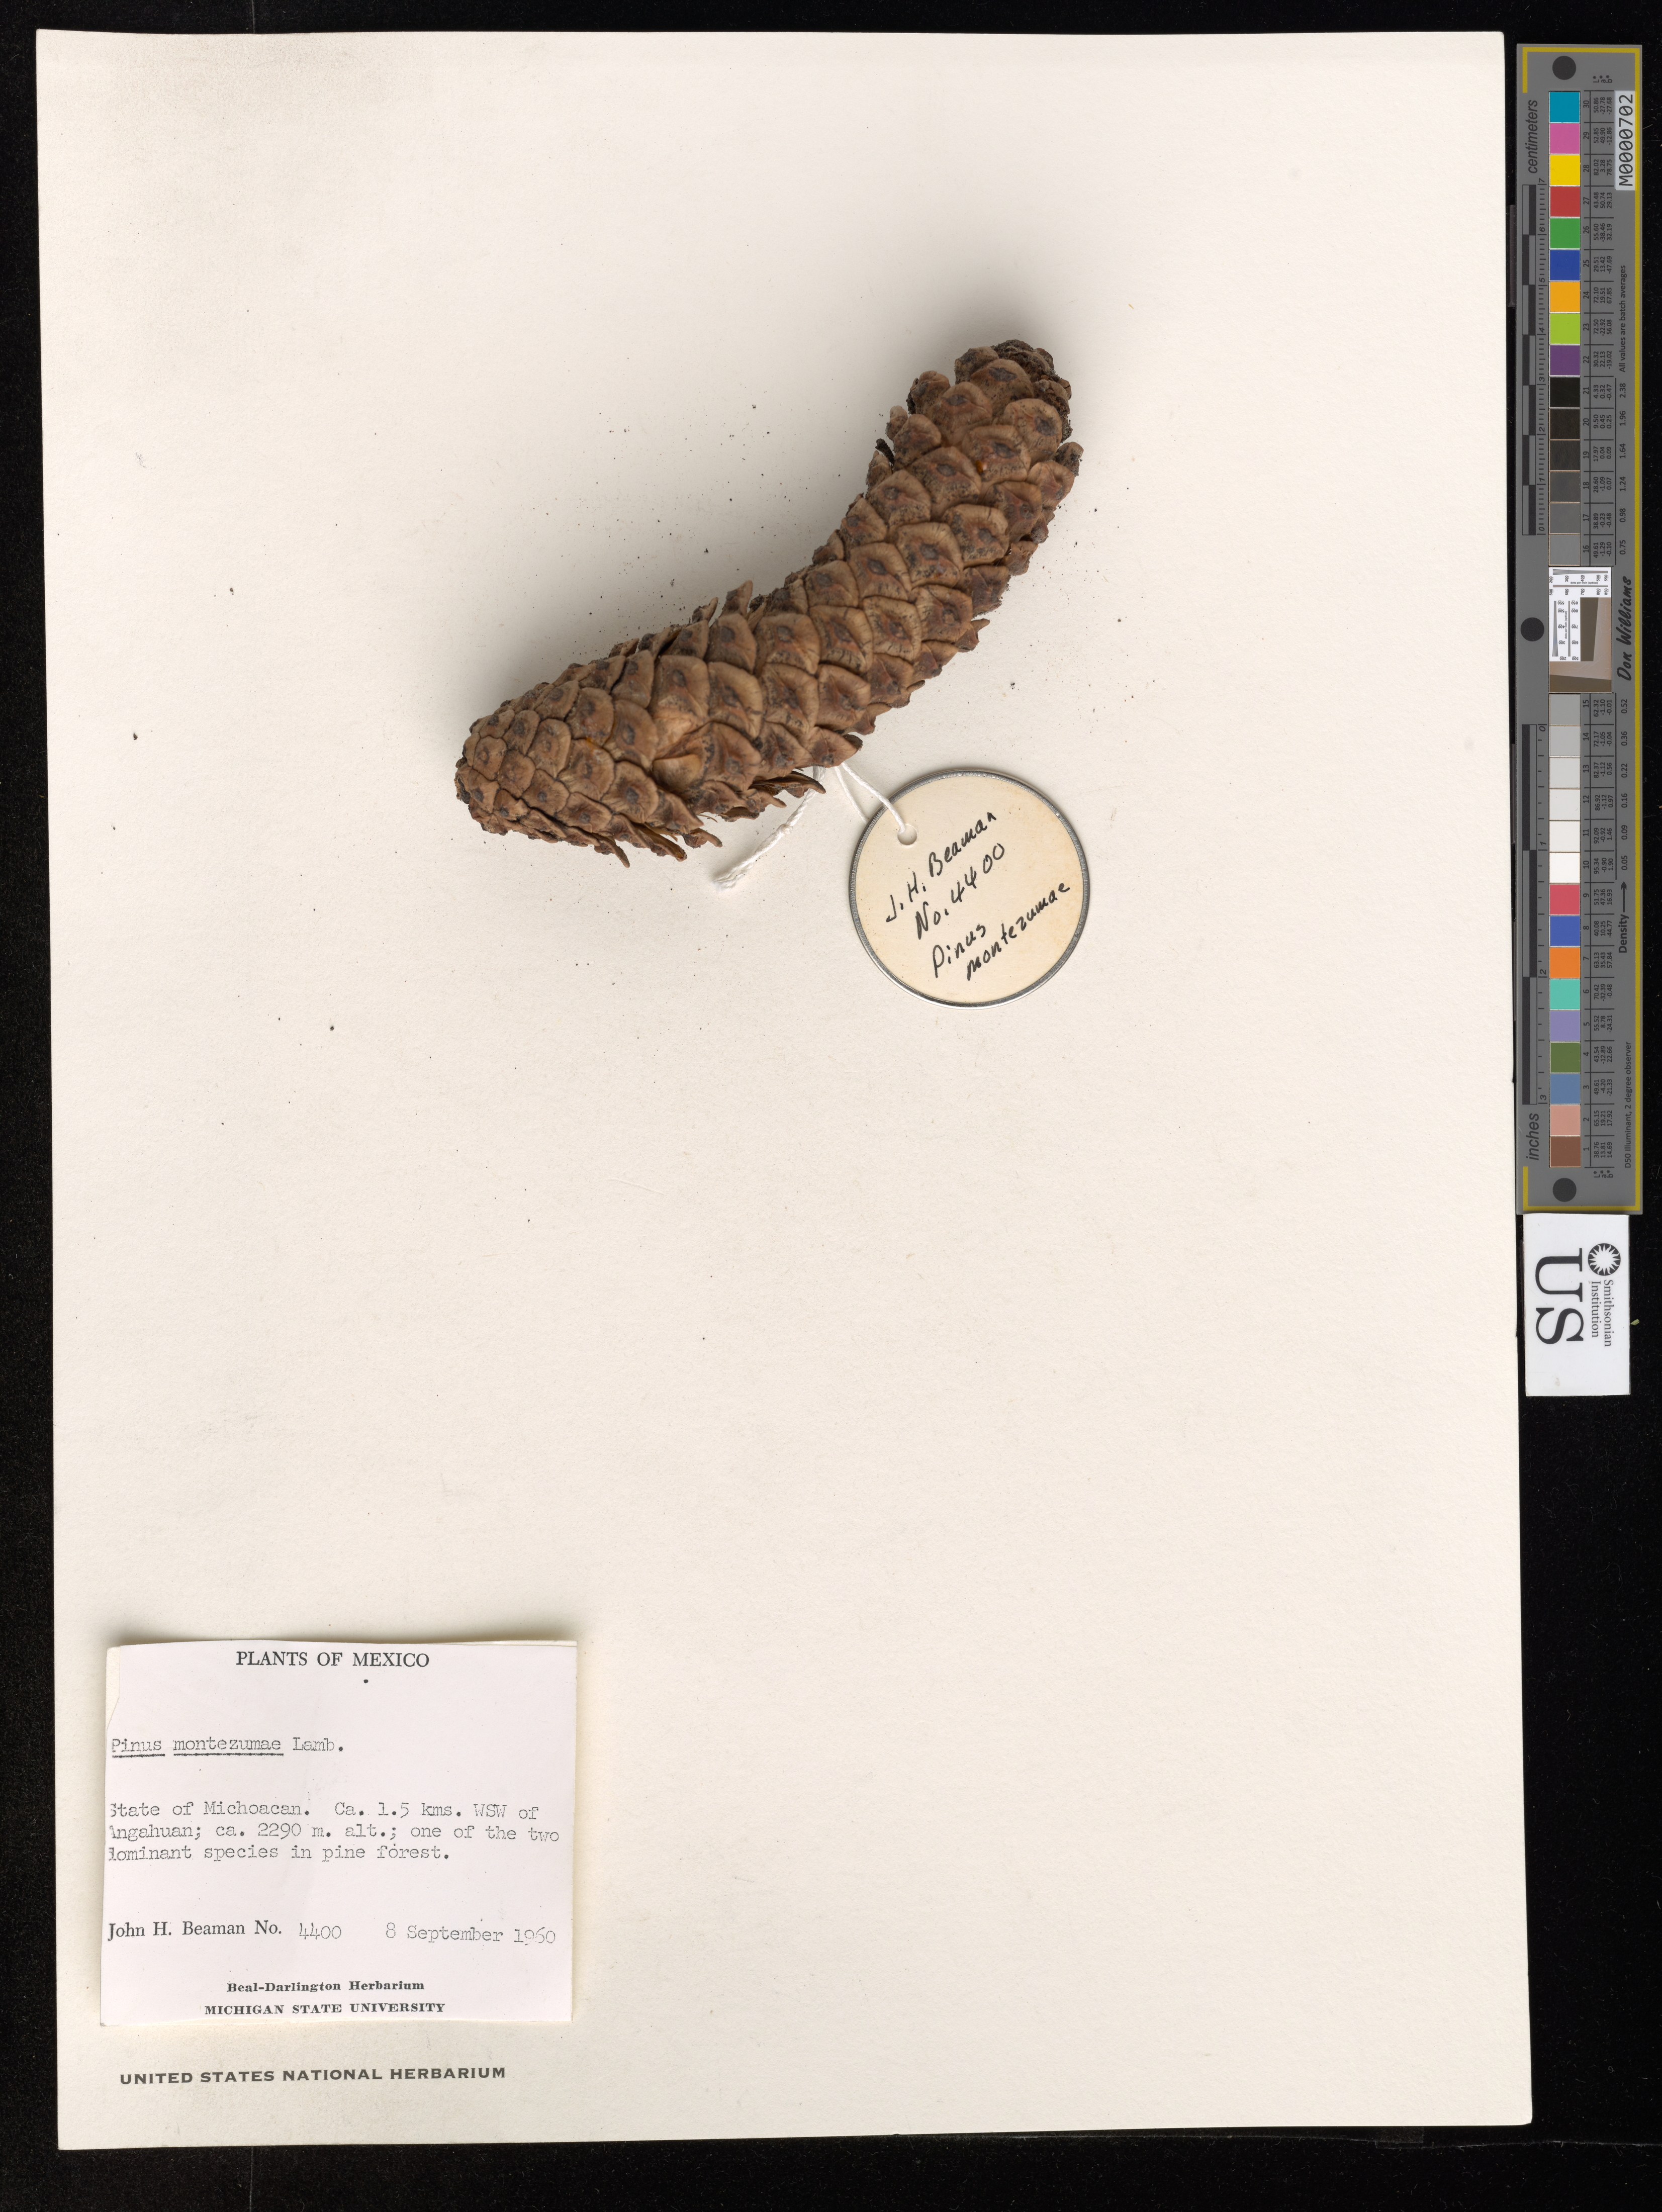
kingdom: Plantae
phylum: Tracheophyta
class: Pinopsida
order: Pinales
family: Pinaceae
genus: Pinus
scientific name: Pinus montezumae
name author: Lamb.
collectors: J. H. Beaman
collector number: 4400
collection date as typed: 08 Sep 1960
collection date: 1960-09-08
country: Mexico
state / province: Michoacán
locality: Ca. 1.5 km. WSW of Angahuan.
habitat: One of the two dominant species in pine forest.